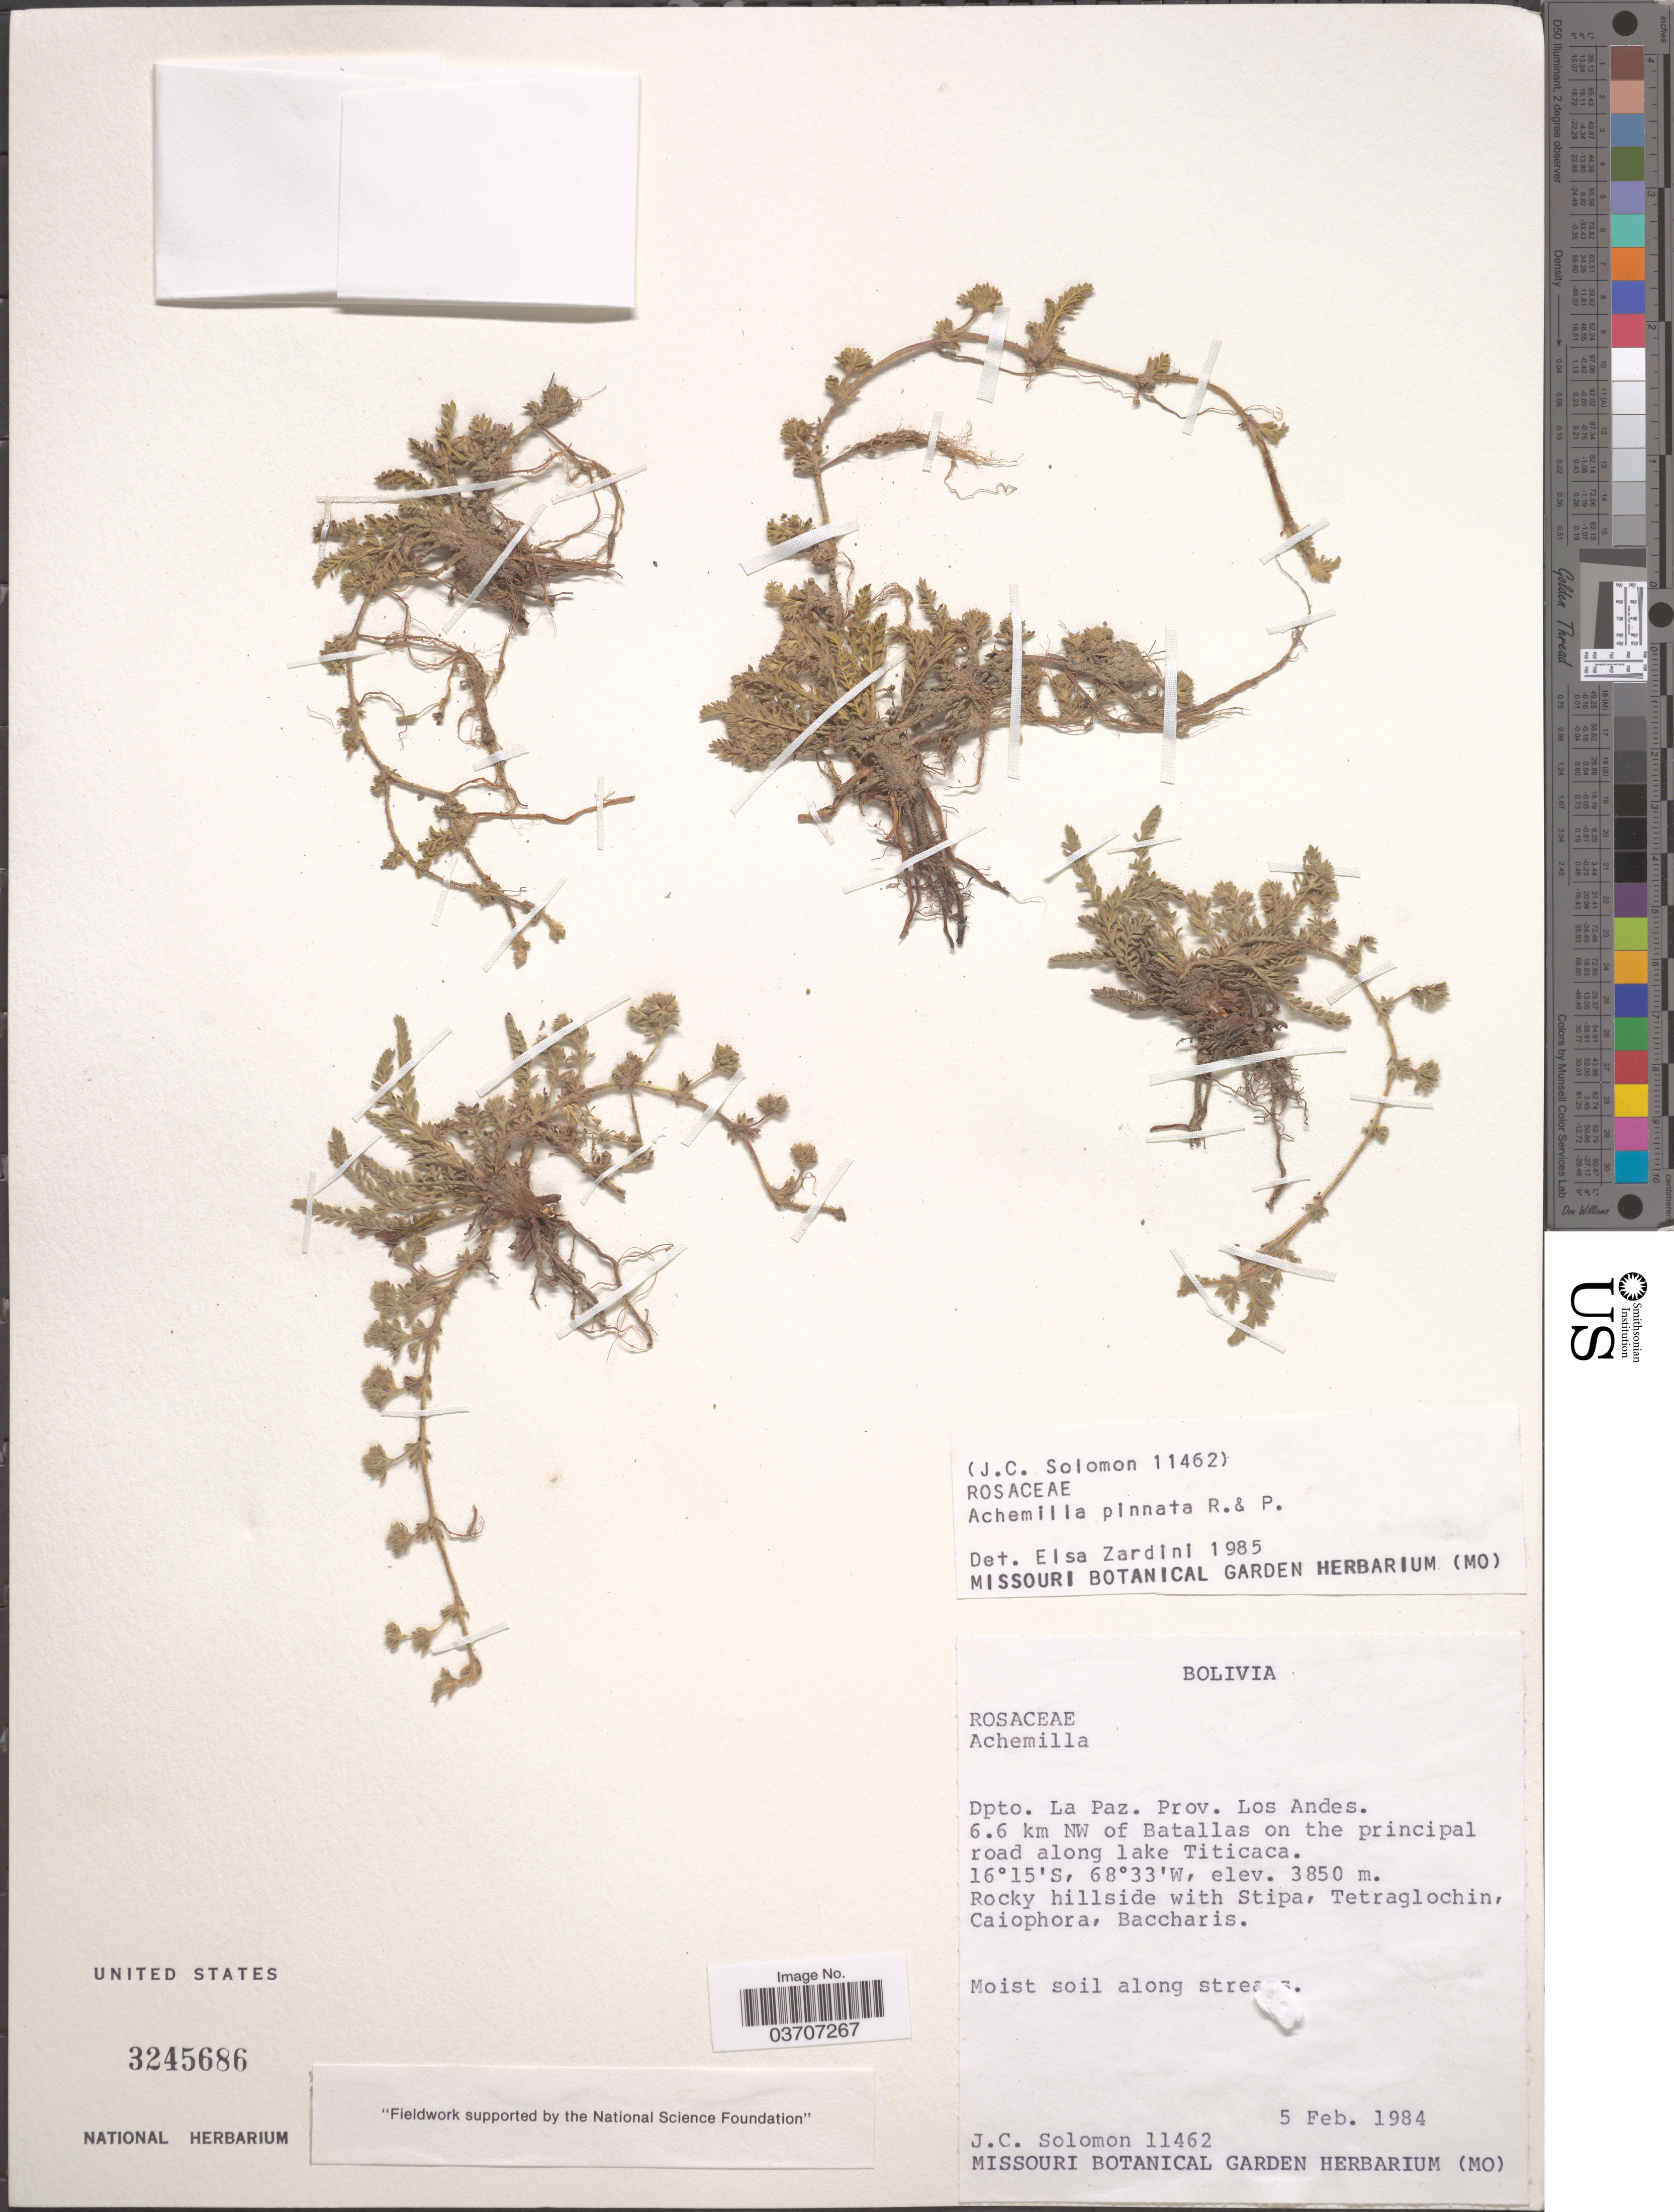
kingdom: Plantae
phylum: Tracheophyta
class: Magnoliopsida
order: Rosales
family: Rosaceae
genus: Lachemilla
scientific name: Lachemilla pinnata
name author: (Ruiz & Pav.) Rothm.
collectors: J. C. Solomon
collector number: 11462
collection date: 1984-02-05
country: Bolivia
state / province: La Paz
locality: Dpto. La Paz. Prov. Los Andes. 6.6 km NW of Batallas on the principal road along lake Titicaca.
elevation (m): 3850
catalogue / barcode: US 3245686